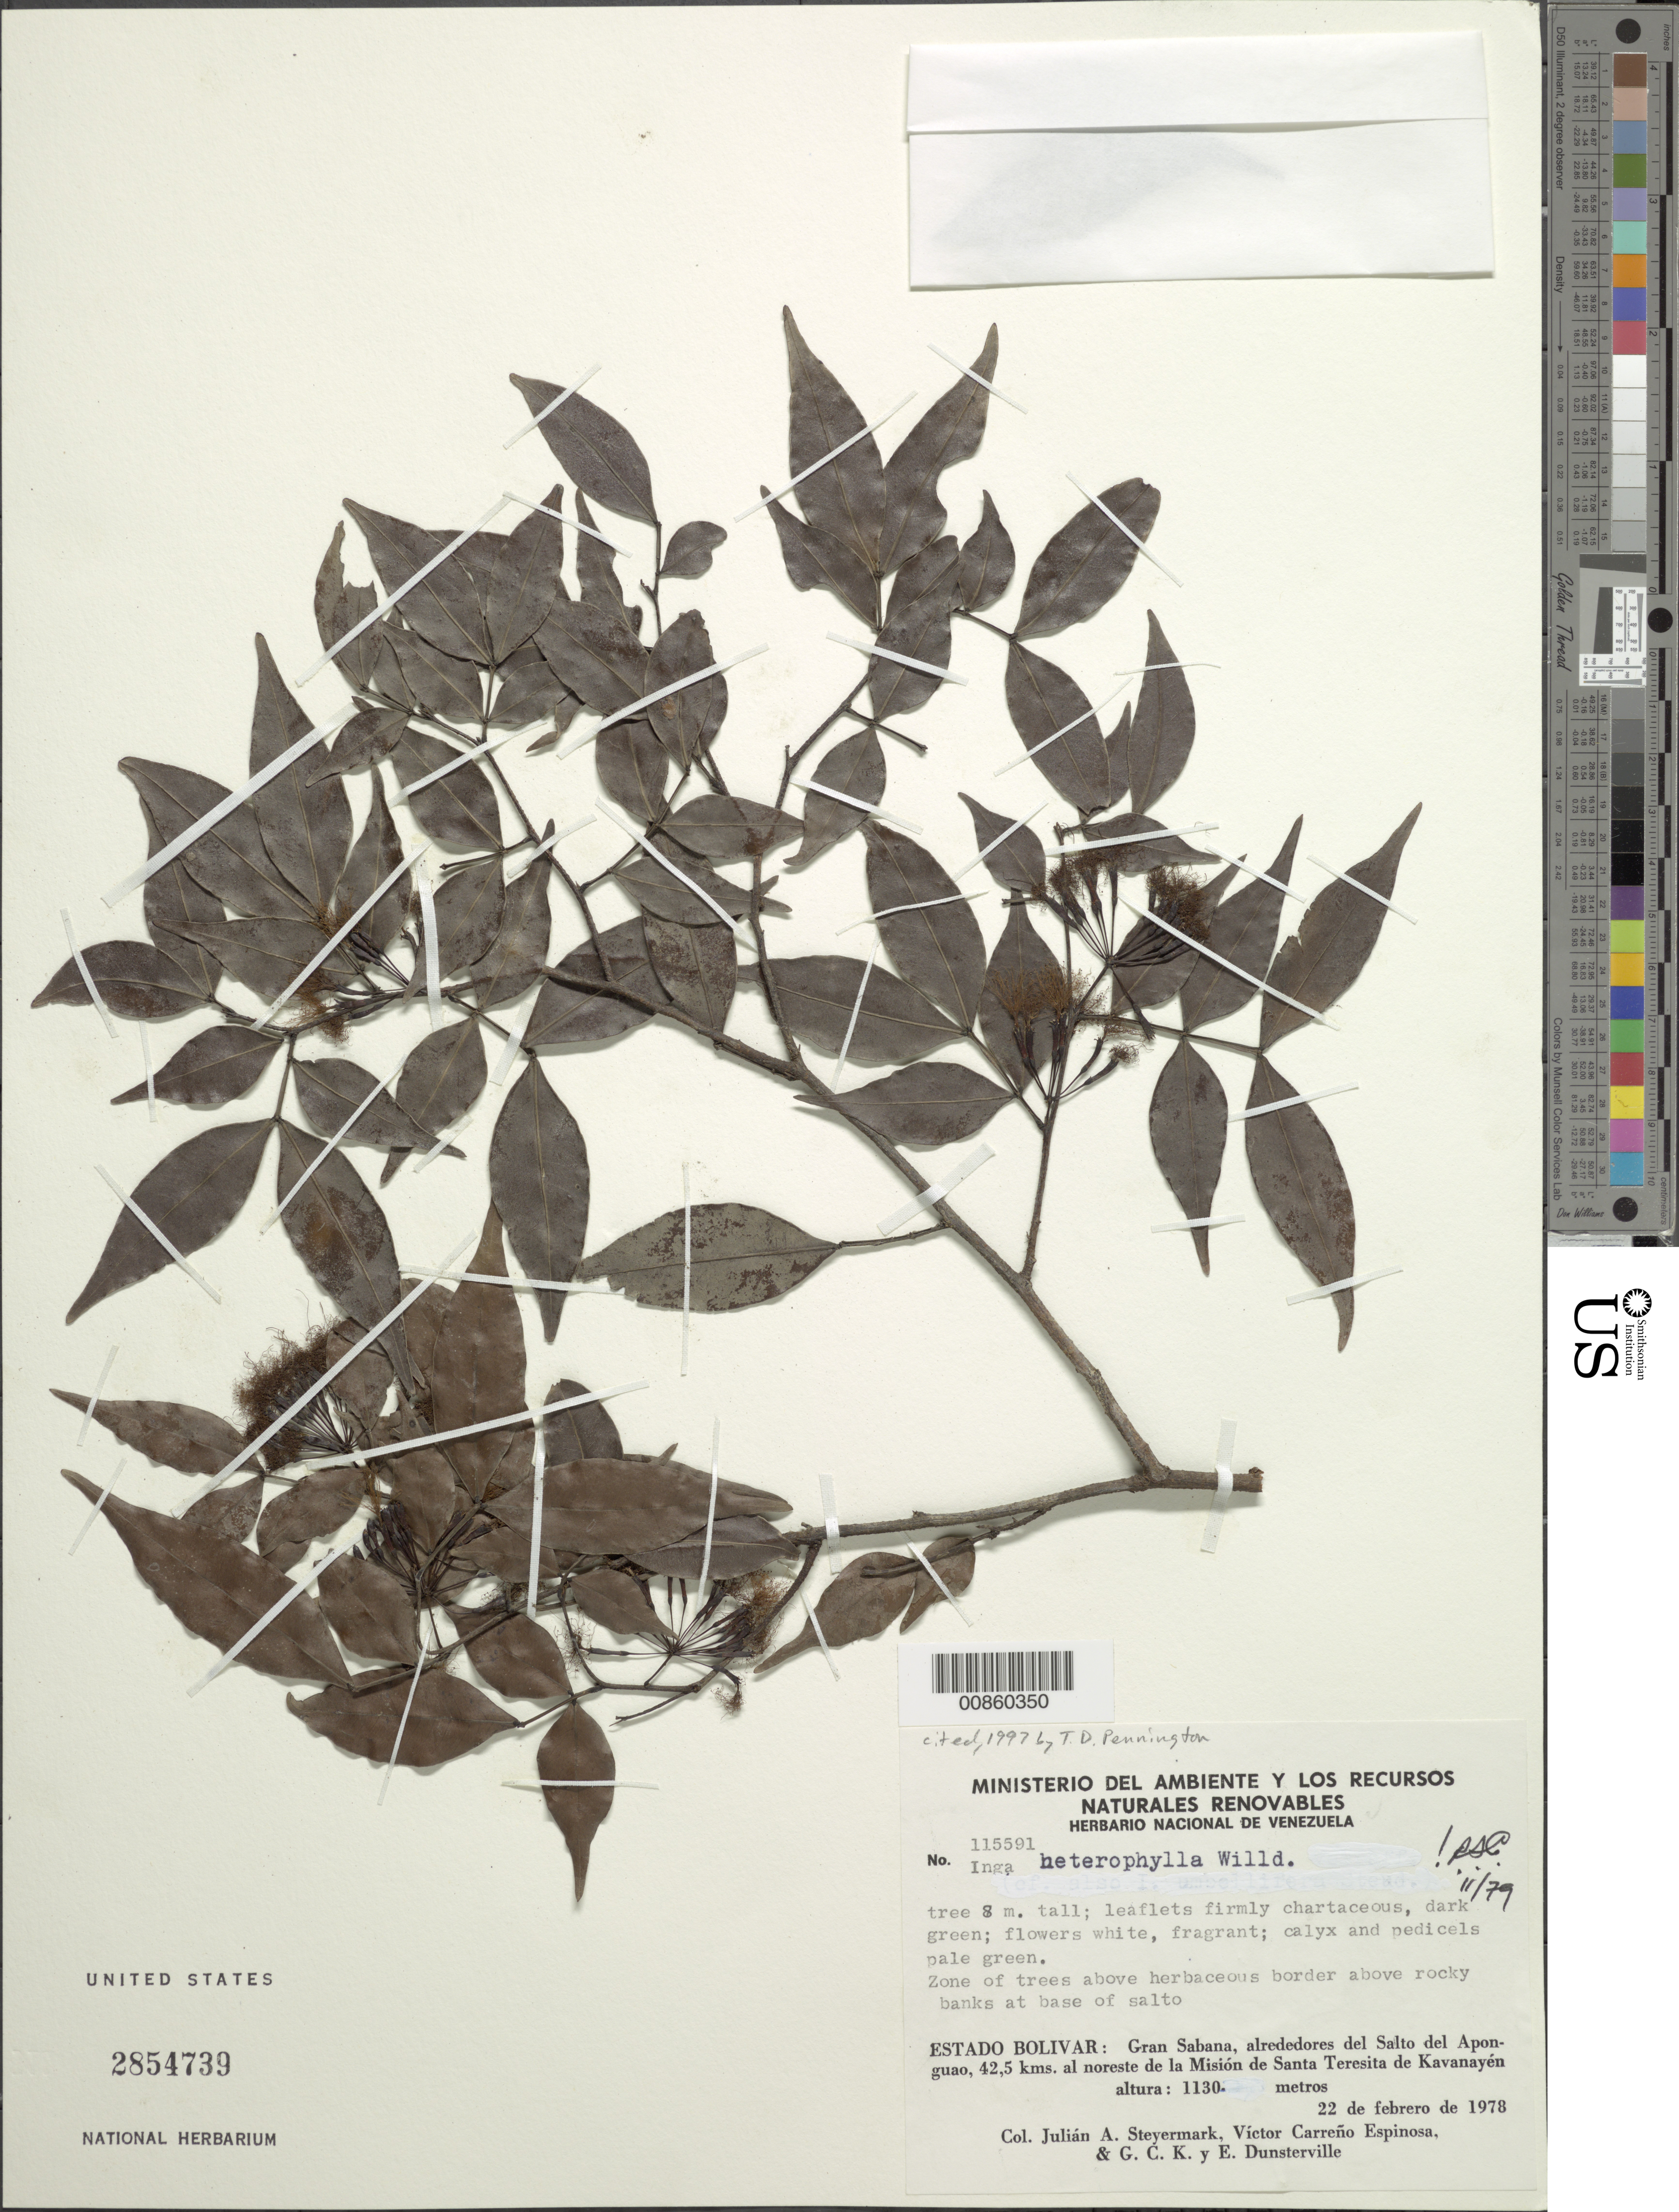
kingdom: Plantae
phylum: Tracheophyta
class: Magnoliopsida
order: Fabales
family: Fabaceae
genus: Inga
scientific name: Inga heterophylla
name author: Willd.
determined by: Cowan, R. S.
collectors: J. Steyermark, V. Carreño E., G. C. K. Dunsterville & E. Dunsterville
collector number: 115591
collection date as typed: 22-Feb-78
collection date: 1978-02-22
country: Venezuela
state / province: Bolívar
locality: Gran Sabana, alrededores del Salto del Aponguao, 42.5 kms NE Misíon de Santa Teresita de Kavanayén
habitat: Zone of trees above herbaceous border above rocky banks at base of salto.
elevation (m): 1130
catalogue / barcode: US 2854739